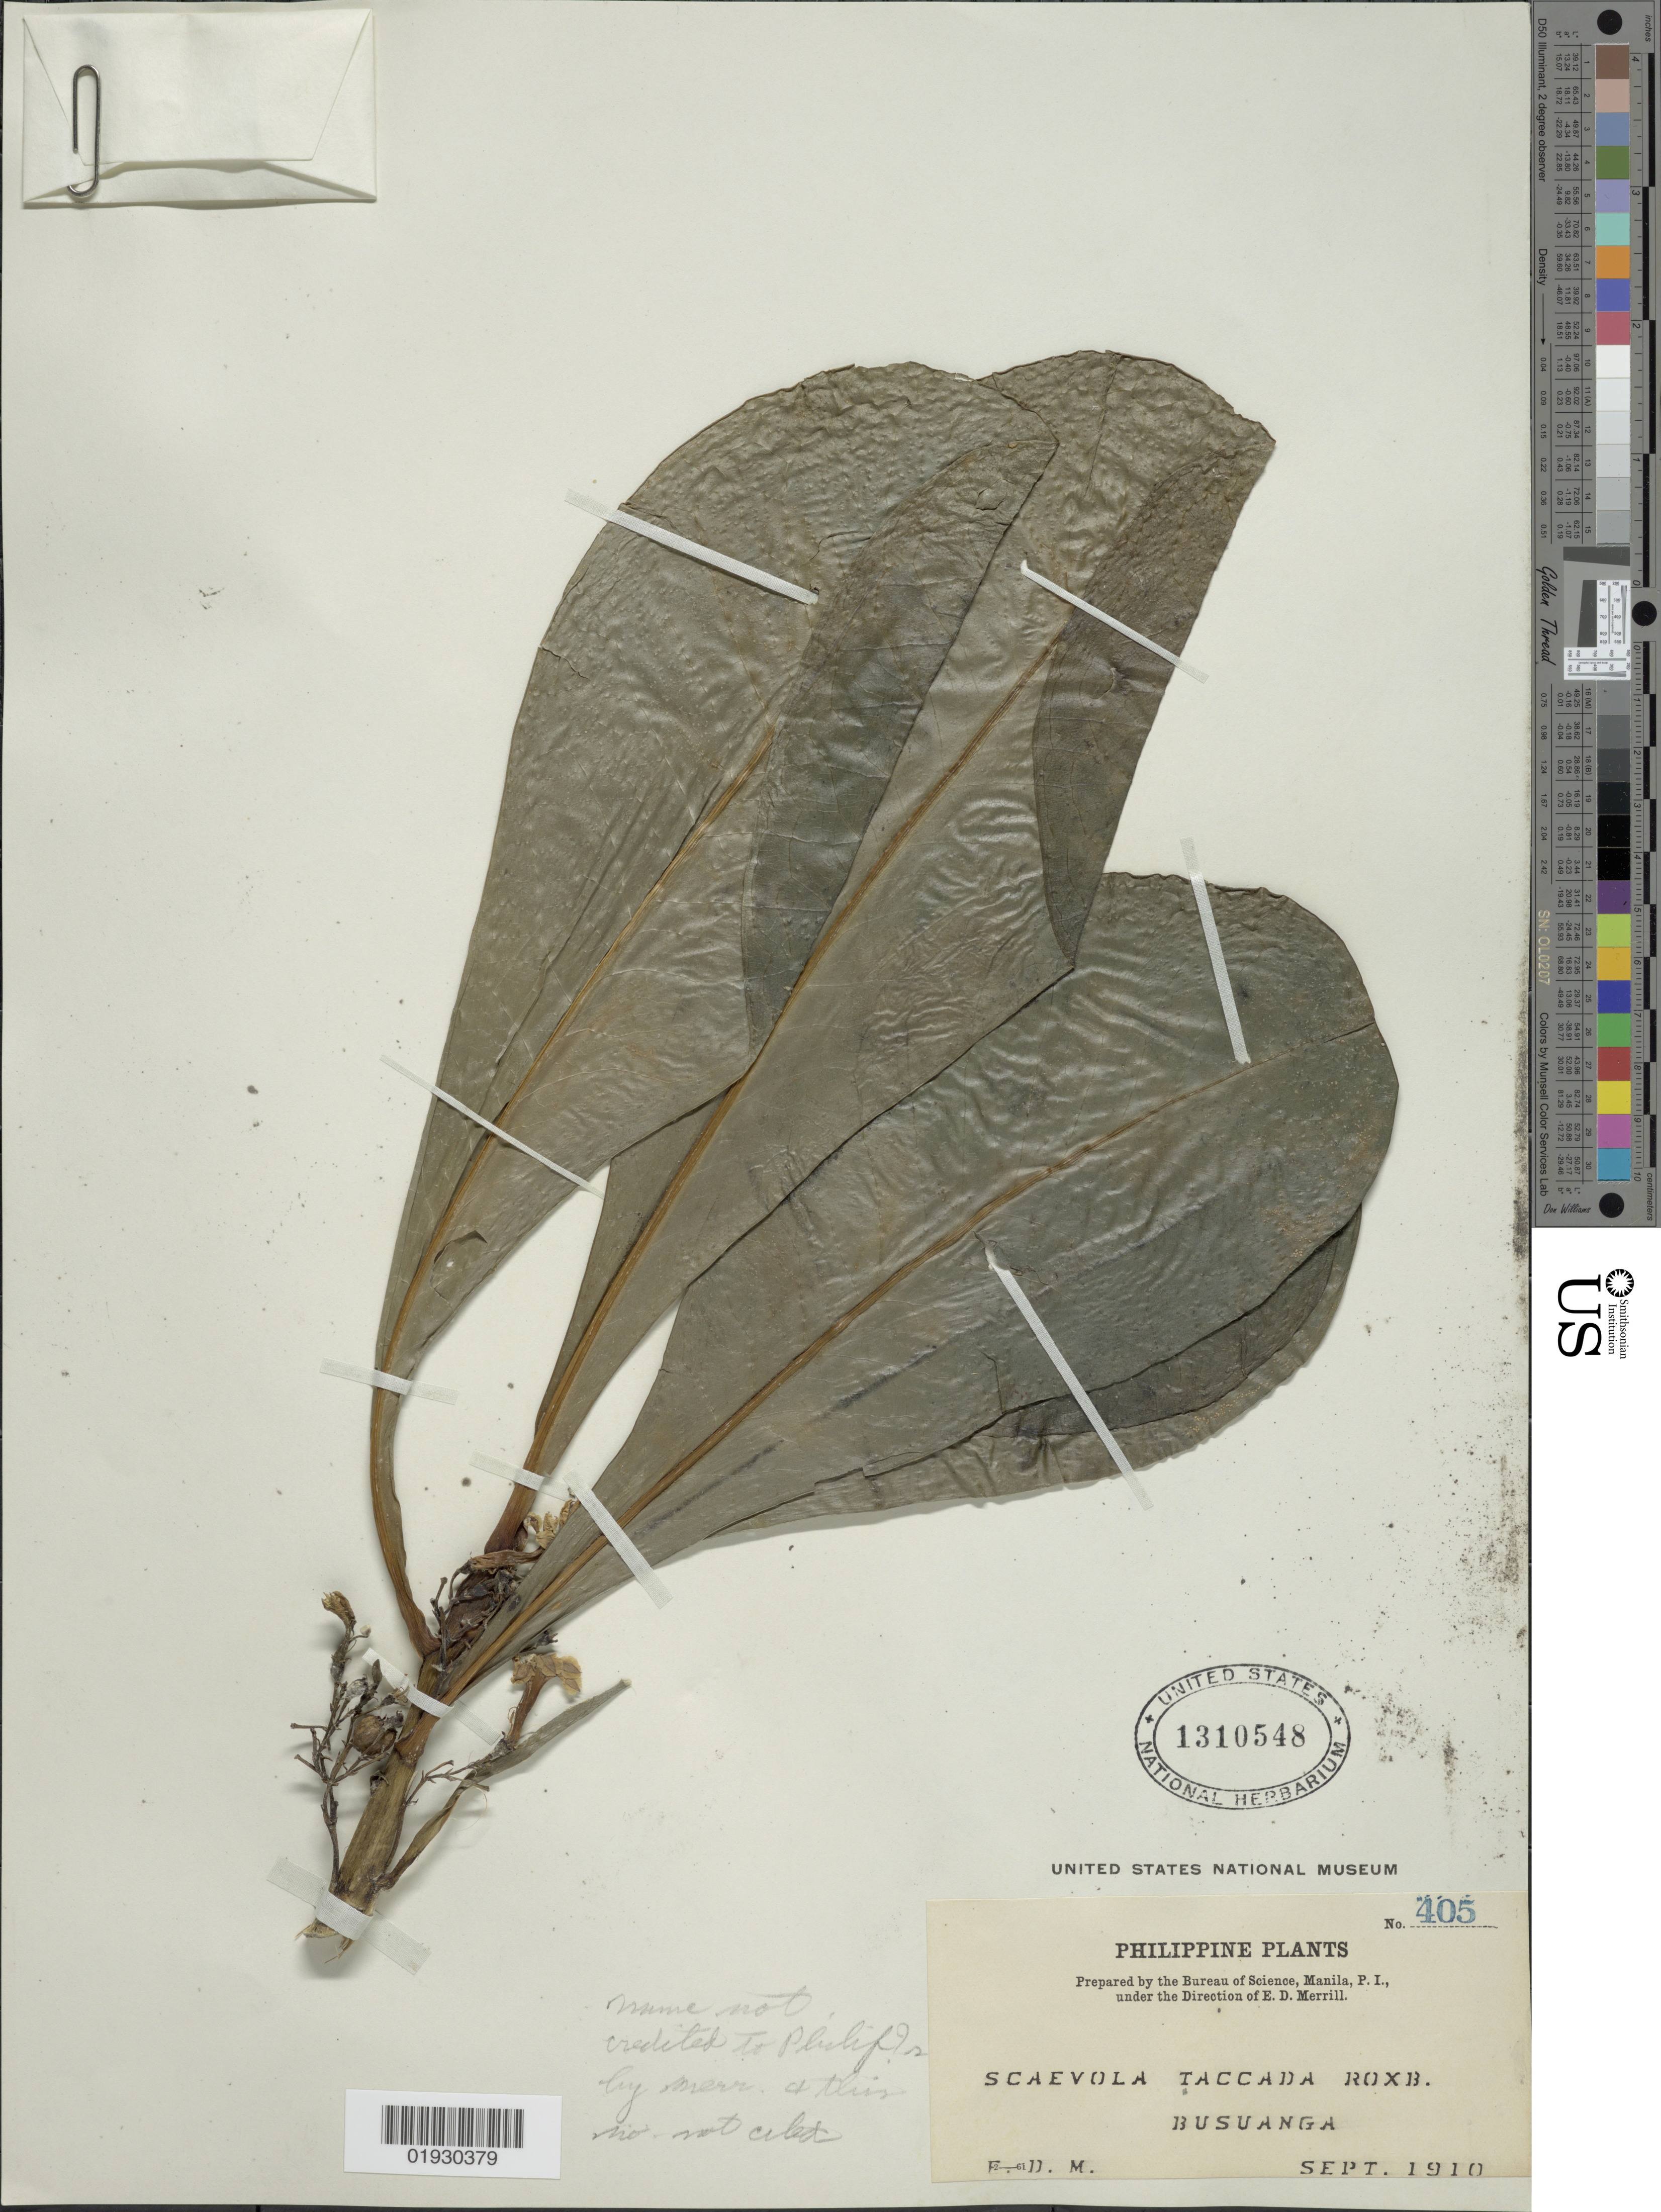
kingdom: Plantae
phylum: Tracheophyta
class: Magnoliopsida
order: Asterales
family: Goodeniaceae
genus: Scaevola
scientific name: Scaevola taccada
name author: (Gaertn.) Roxb.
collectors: E. D. Merrill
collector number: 405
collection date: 1910-09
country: Philippines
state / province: Mimaropa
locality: Busuanga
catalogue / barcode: US 1310548